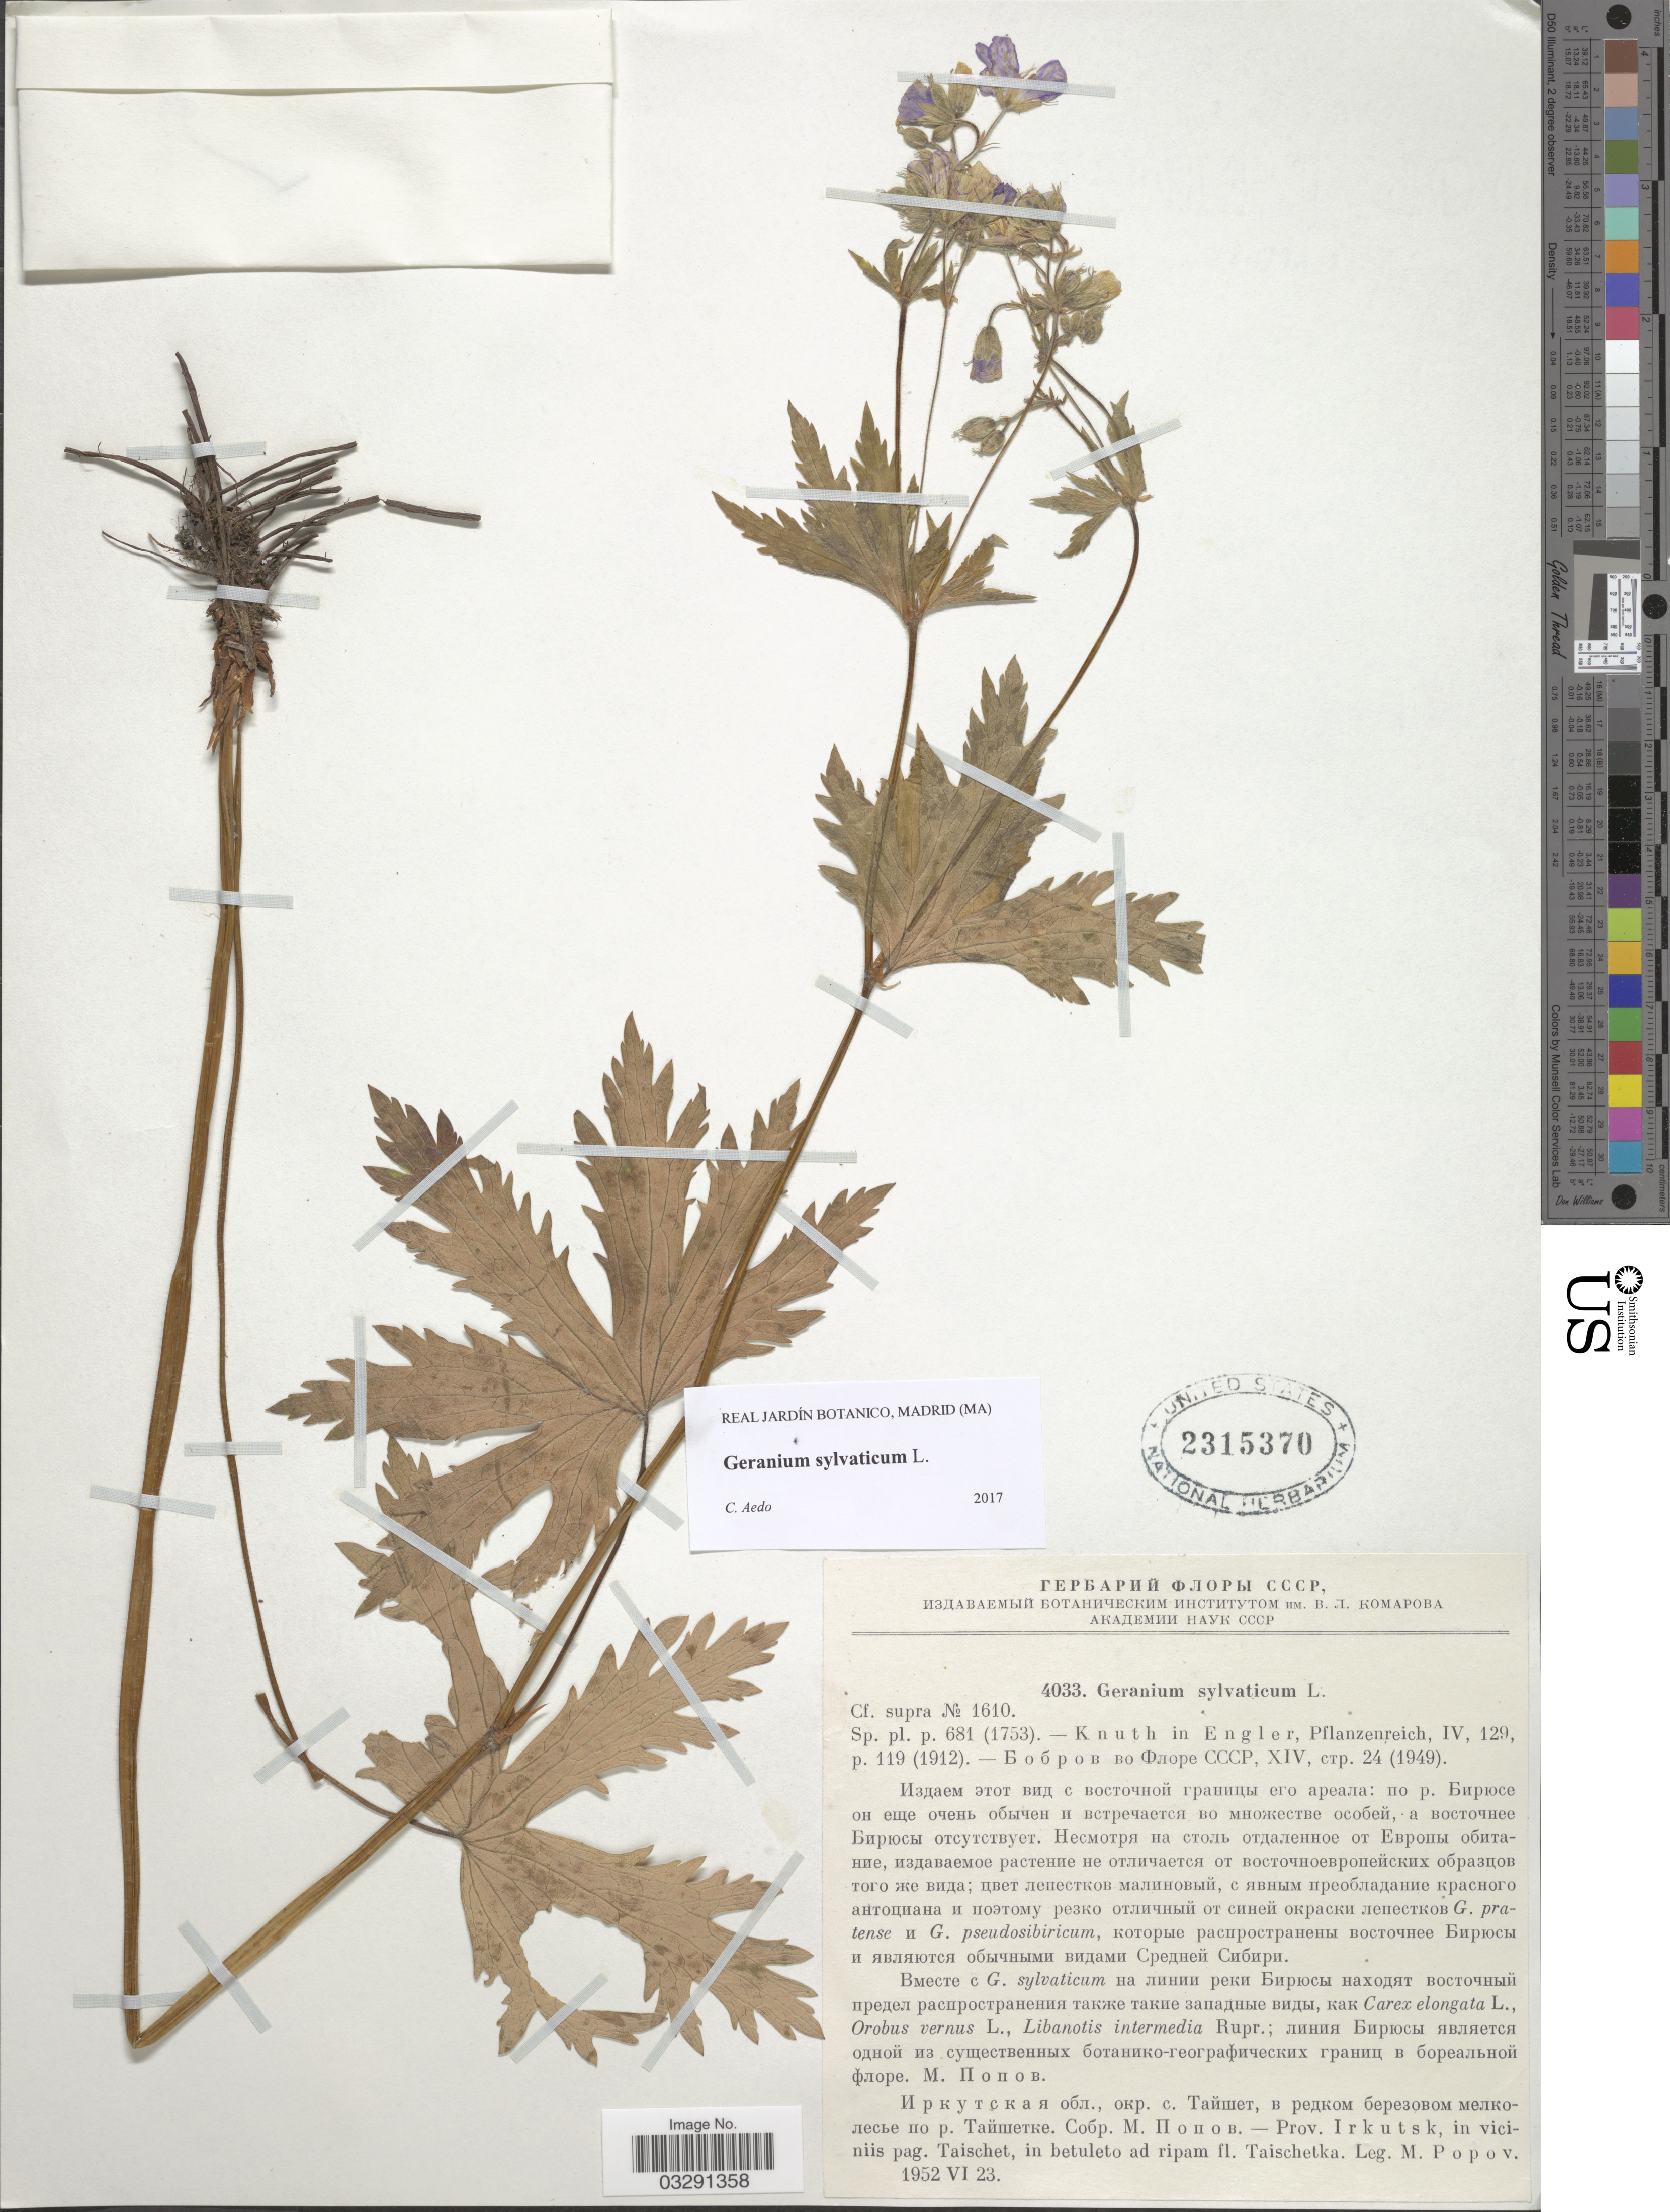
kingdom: Plantae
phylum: Tracheophyta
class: Magnoliopsida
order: Geraniales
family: Geraniaceae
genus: Geranium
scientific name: Geranium sylvaticum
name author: L.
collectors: M. Popov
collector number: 4033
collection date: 1952-06-23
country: Russian Federation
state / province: Irkutsk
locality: In viciniis pag. Taischet, in betuleto ad ripam fl. Taischetka.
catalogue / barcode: US 2315370